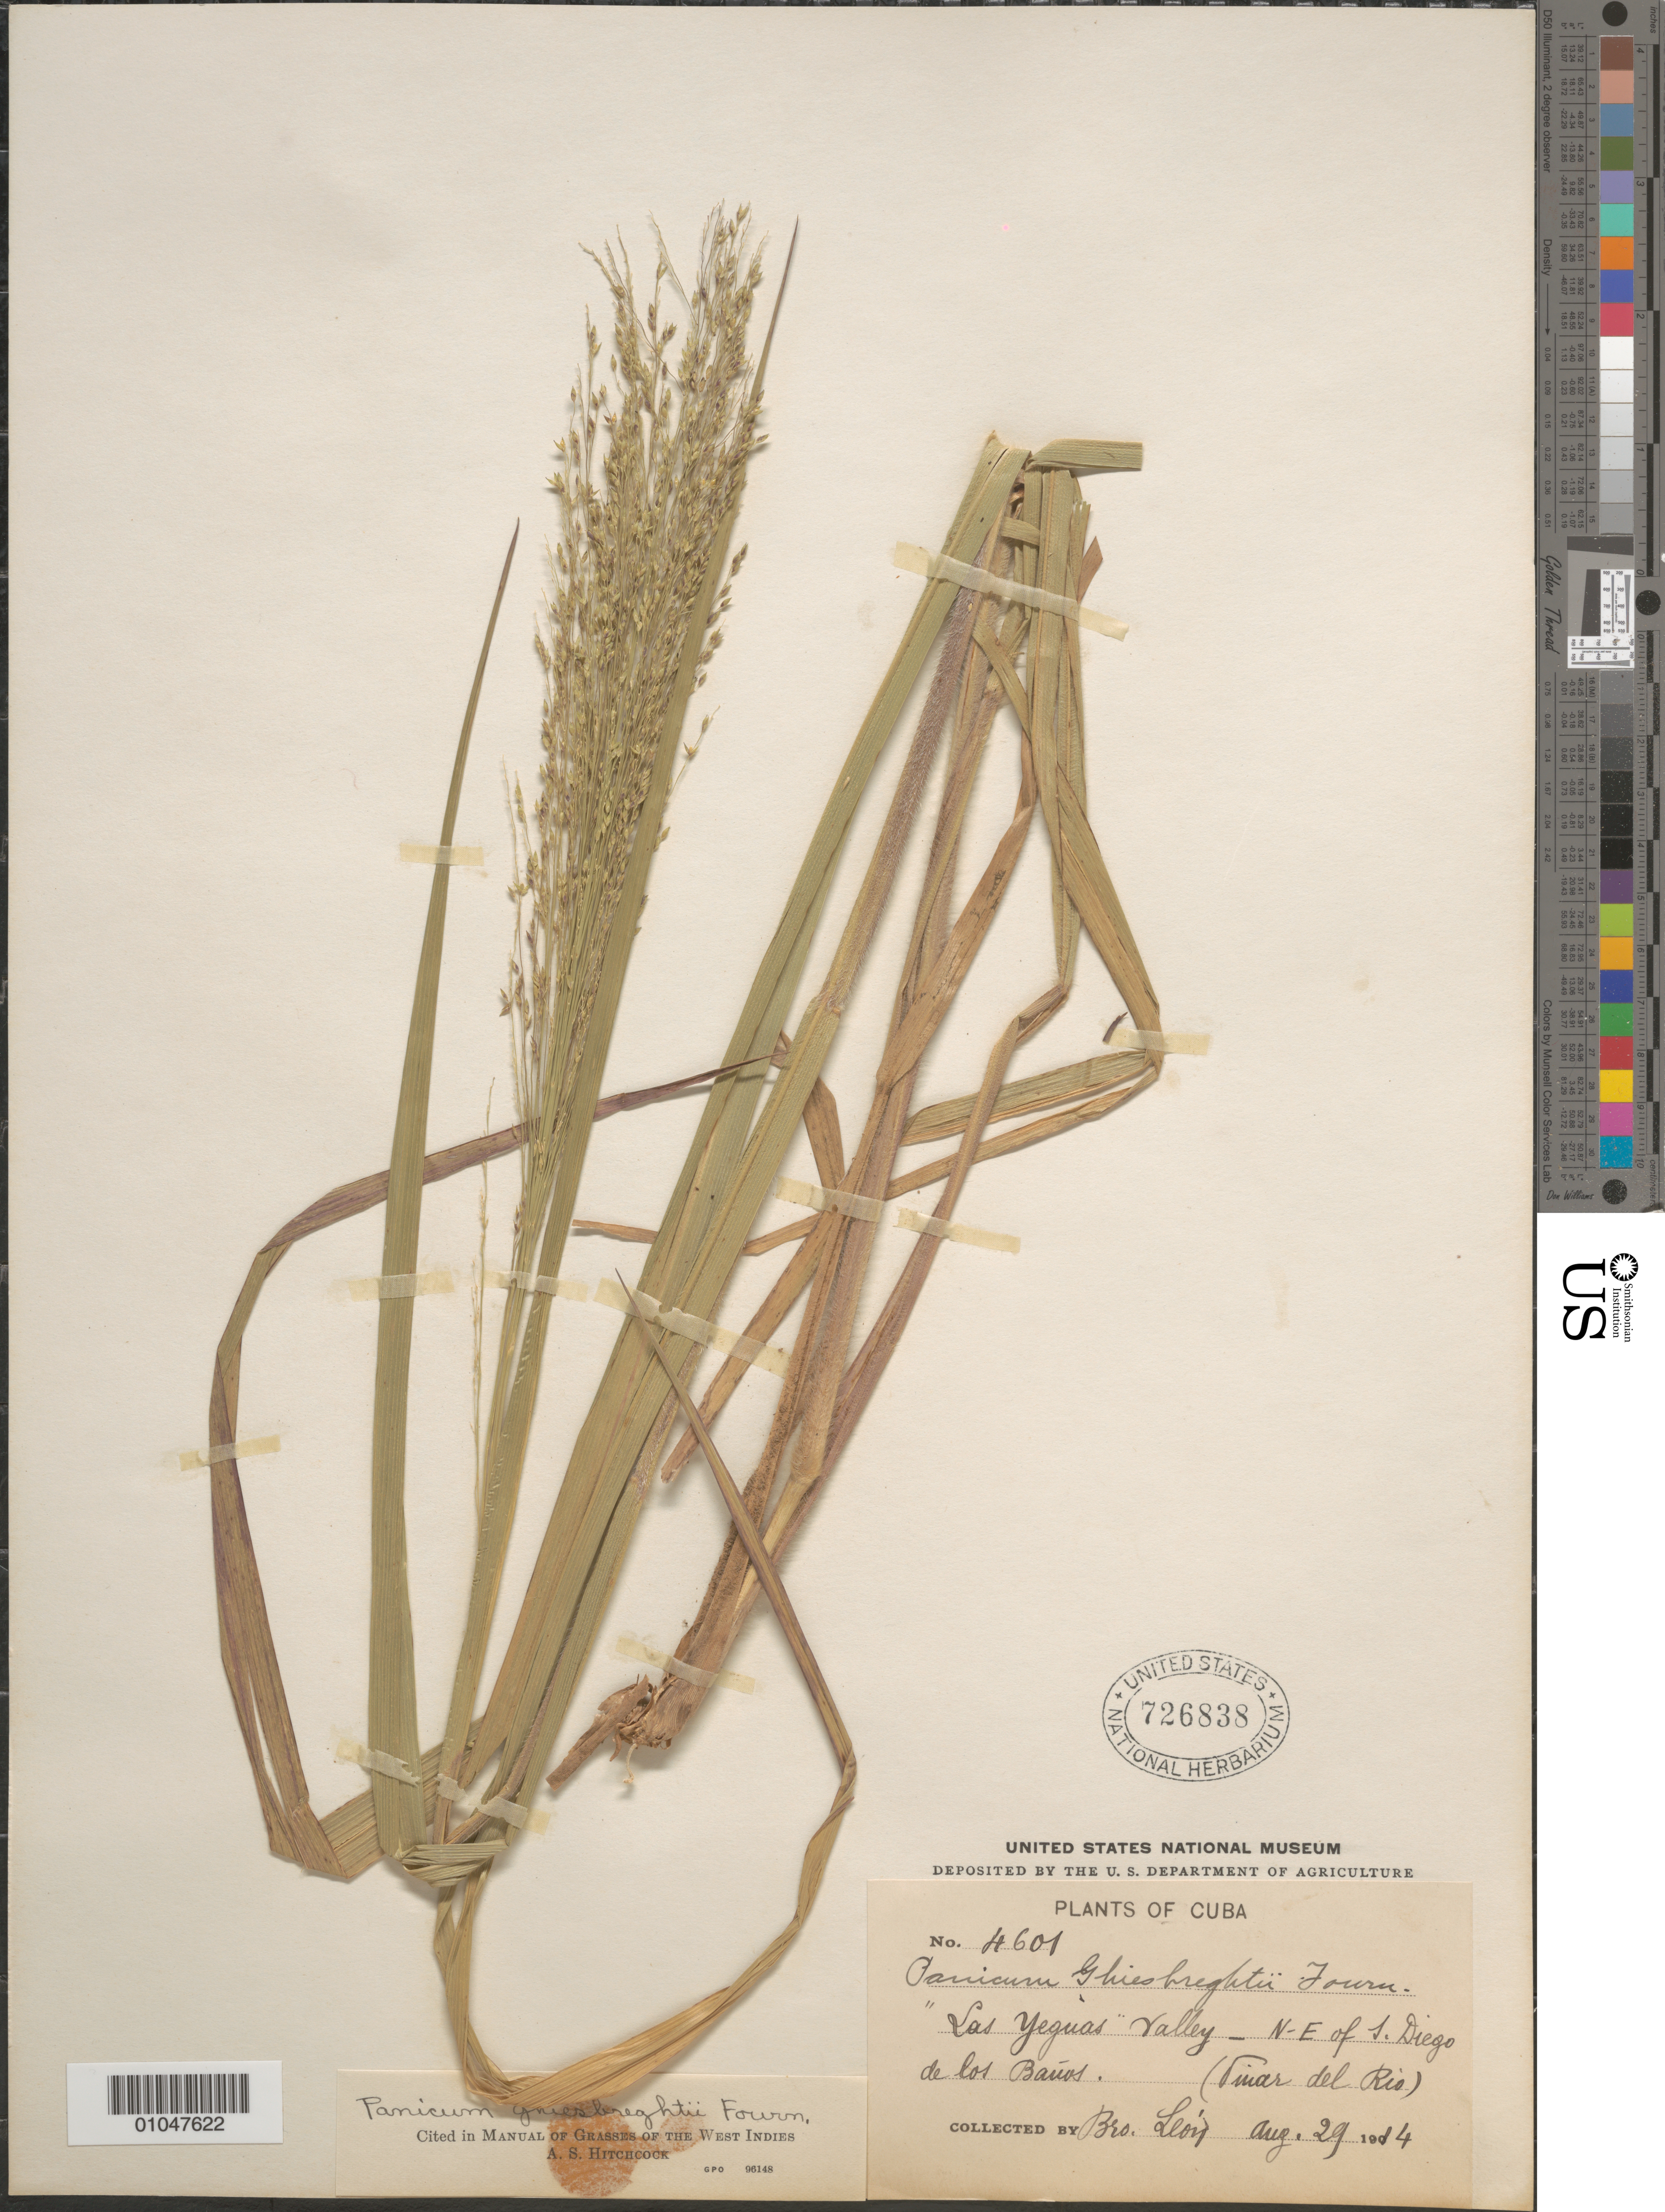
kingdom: Plantae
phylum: Tracheophyta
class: Liliopsida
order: Poales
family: Poaceae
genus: Panicum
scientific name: Panicum ghiesbreghtii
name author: E. Fourn.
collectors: Bro. León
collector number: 4601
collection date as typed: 29 Aug 1914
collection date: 1914-08-29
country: Cuba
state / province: Pinar del Rio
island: Cuba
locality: Las Yeguas Valley, NE of S Diego de los Banos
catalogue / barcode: US 726838